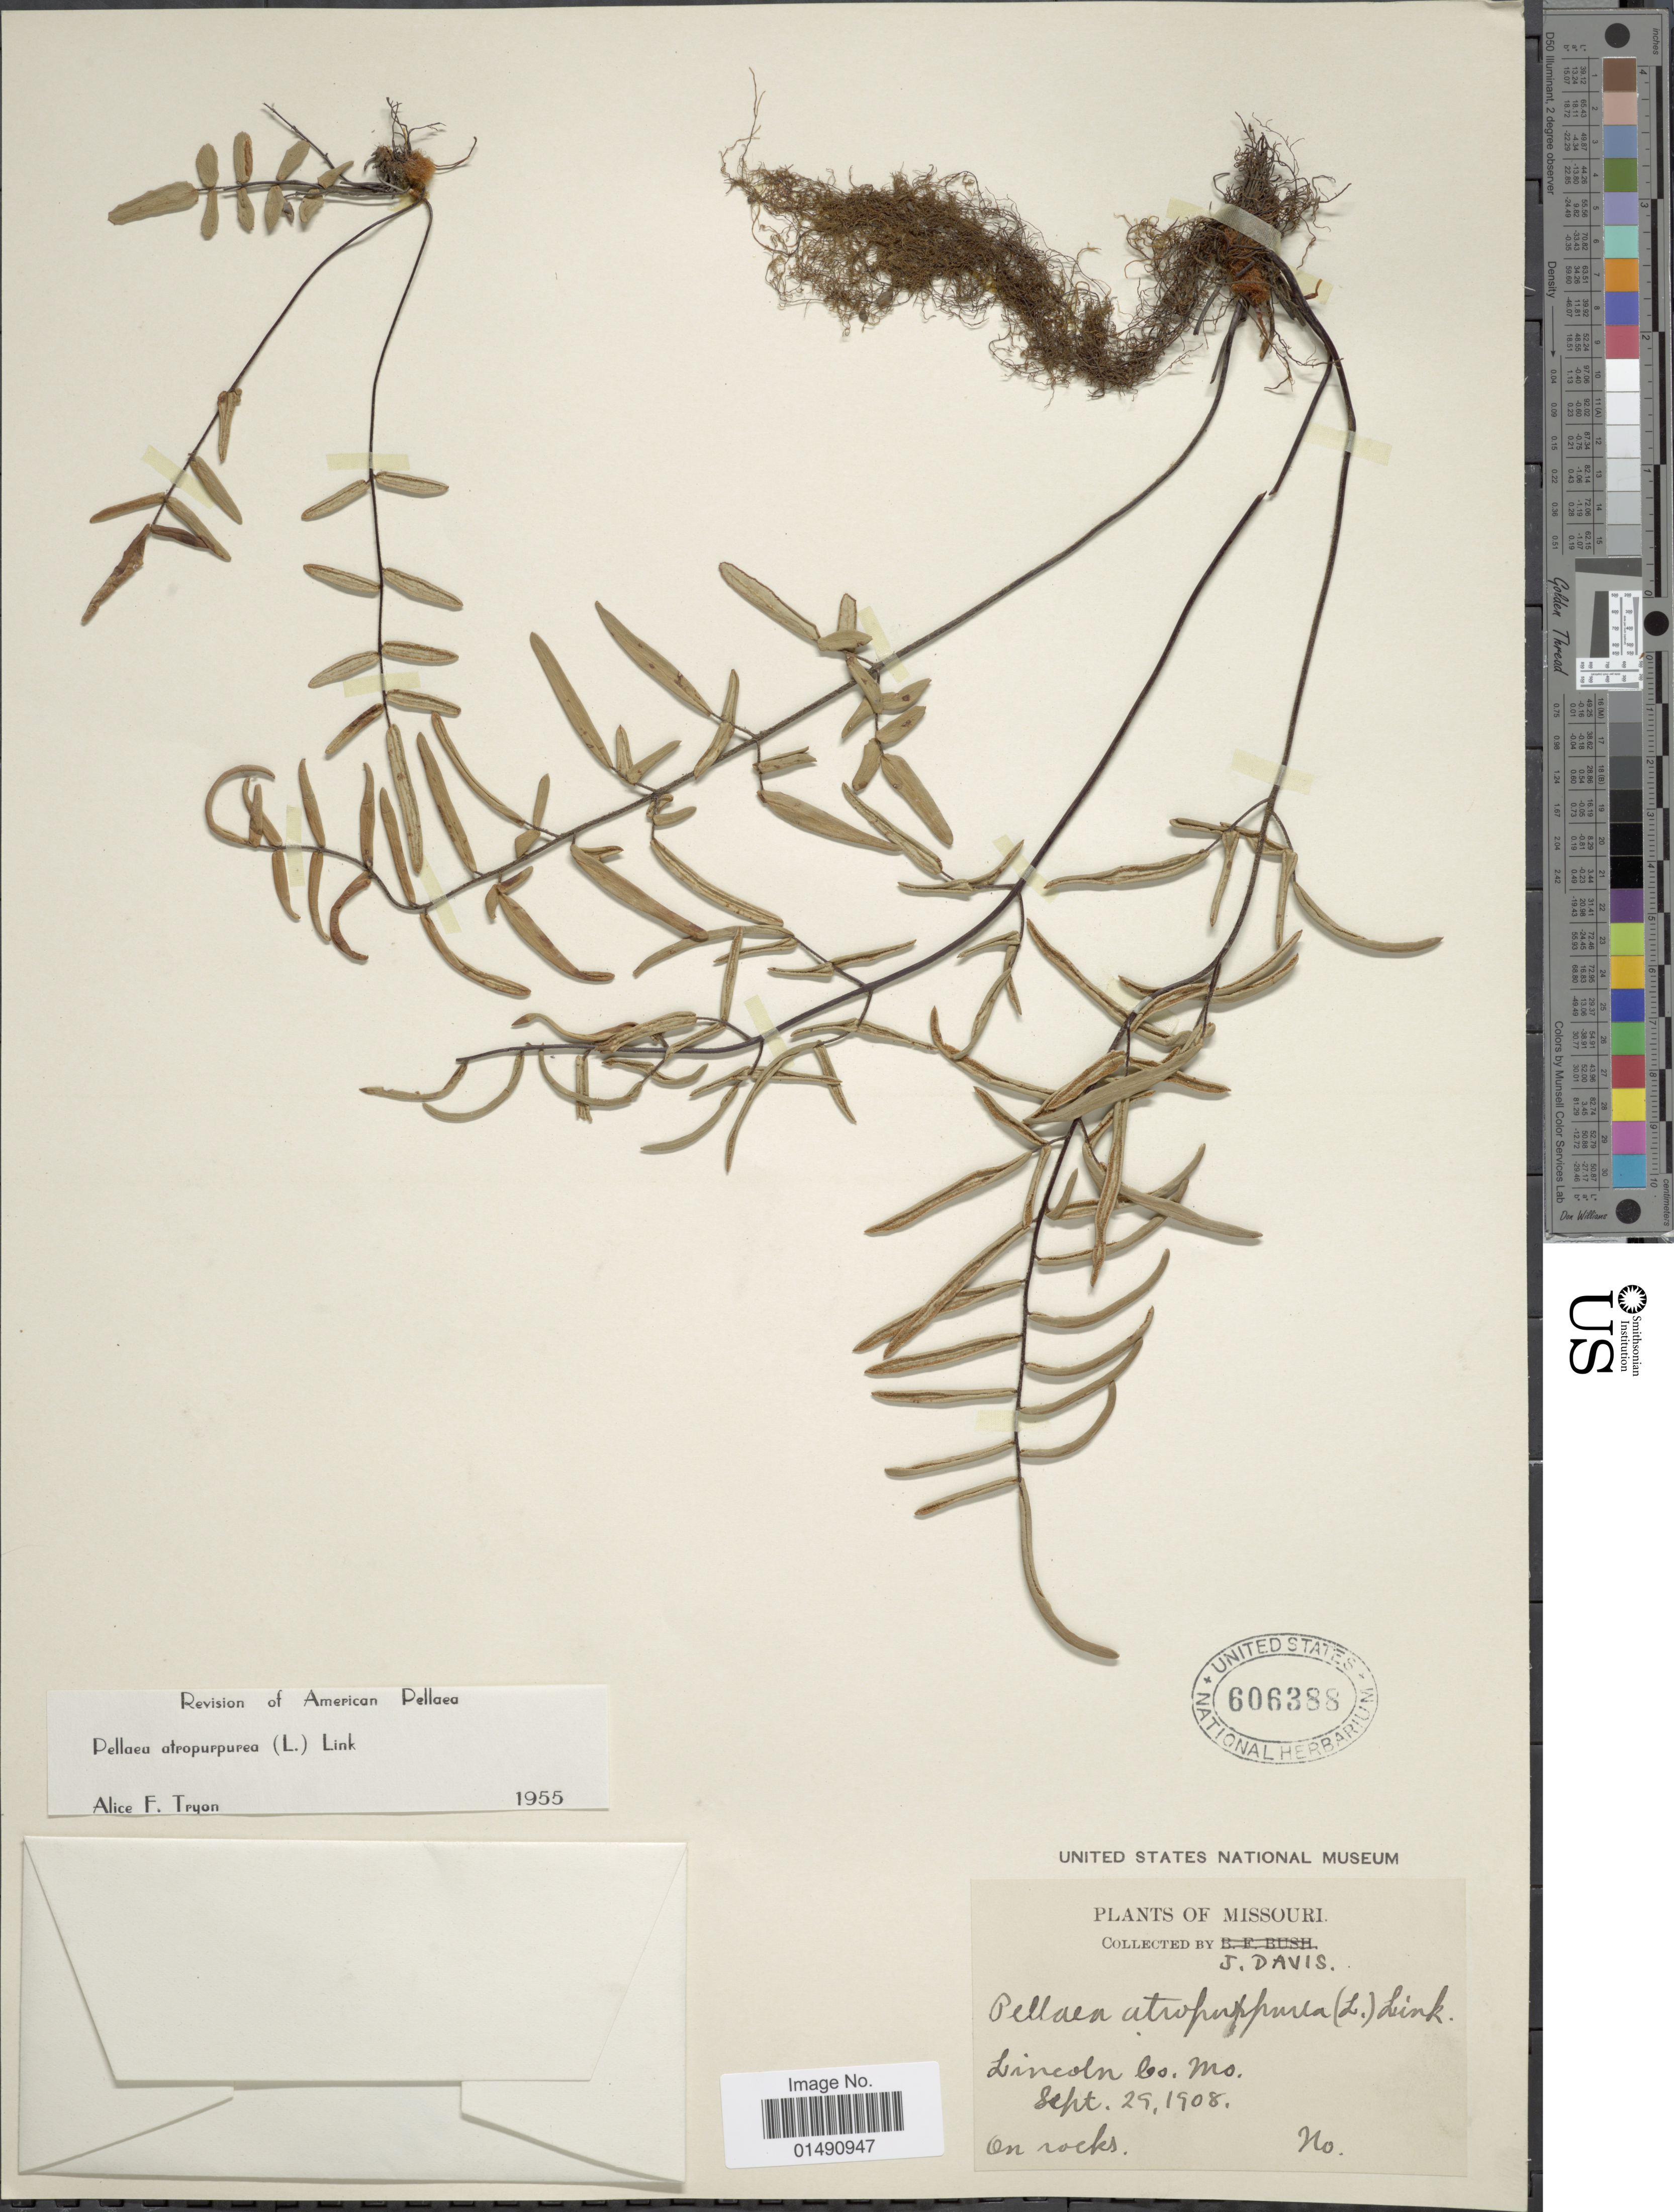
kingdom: Plantae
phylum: Tracheophyta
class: Polypodiopsida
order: Polypodiales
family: Pteridaceae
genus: Pellaea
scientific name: Pellaea atropurpurea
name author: (L.) Link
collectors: J. Davis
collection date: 1908-09-29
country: United States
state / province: Missouri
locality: Lincoln Co.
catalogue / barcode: US 606388